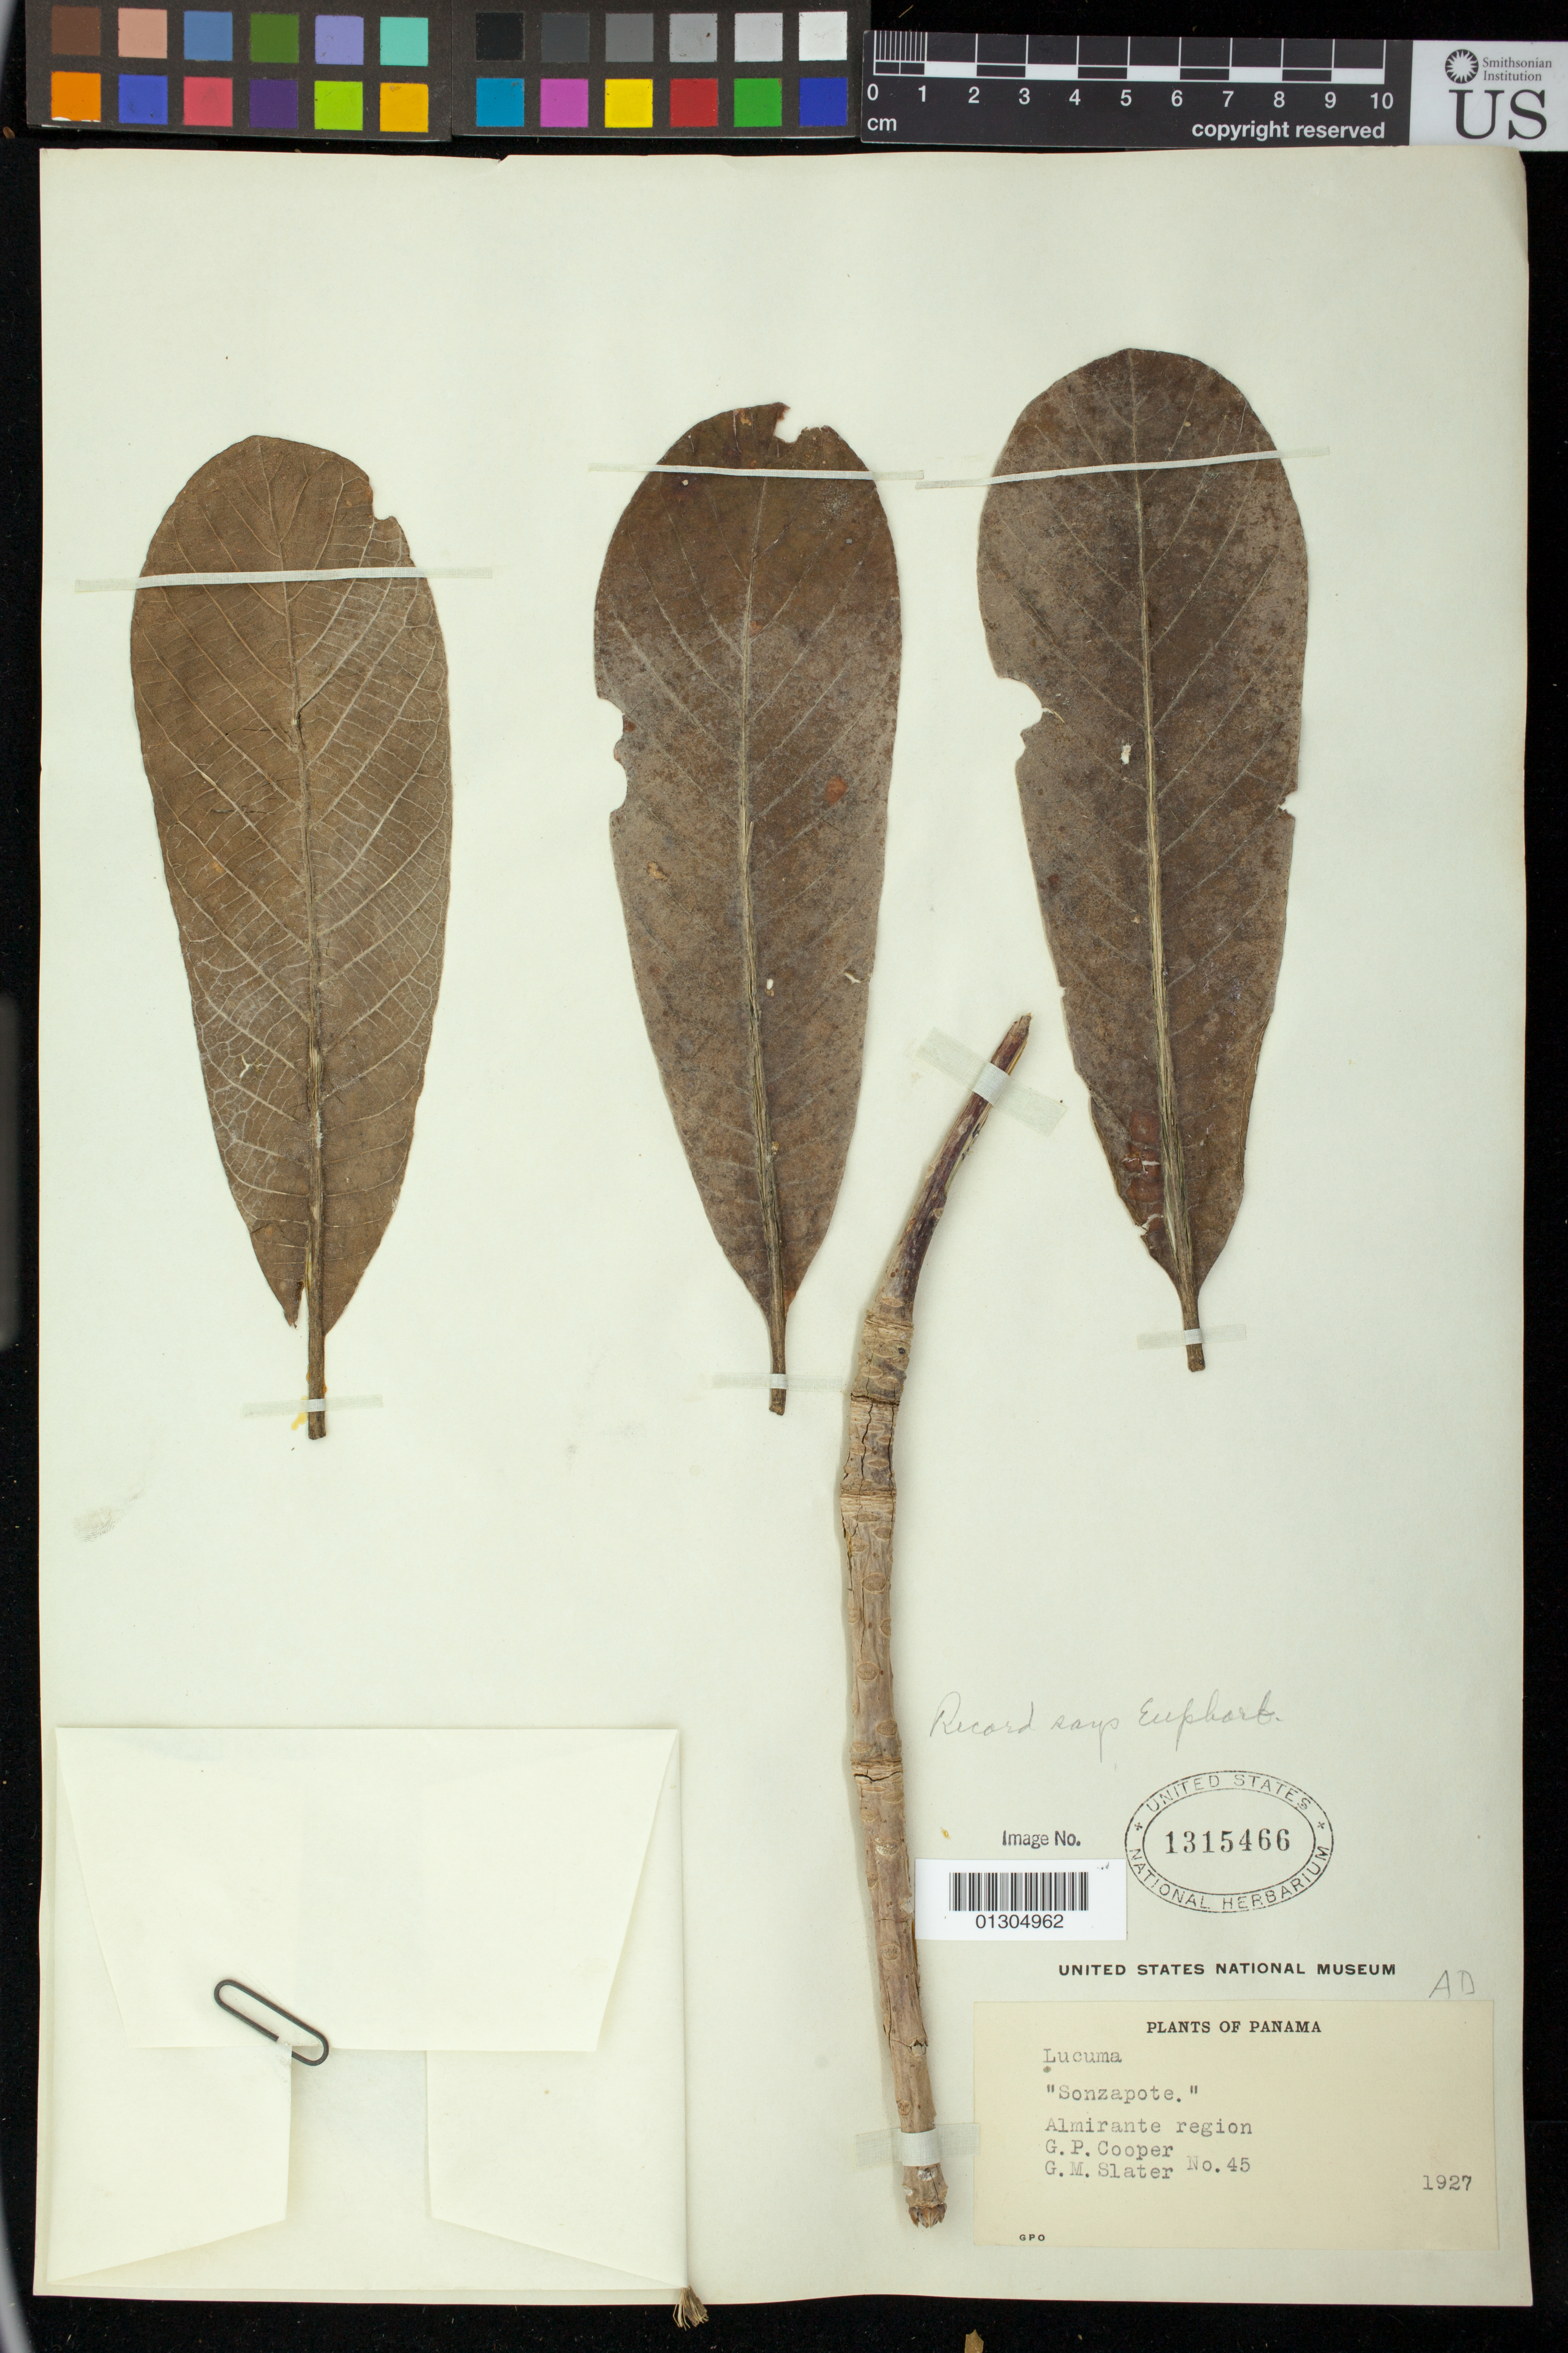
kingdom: Plantae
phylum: Tracheophyta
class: Magnoliopsida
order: Malpighiales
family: Euphorbiaceae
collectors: G. Cooper & G. Slater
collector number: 45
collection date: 1927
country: Panama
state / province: Bocas del Toro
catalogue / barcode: US 1315466